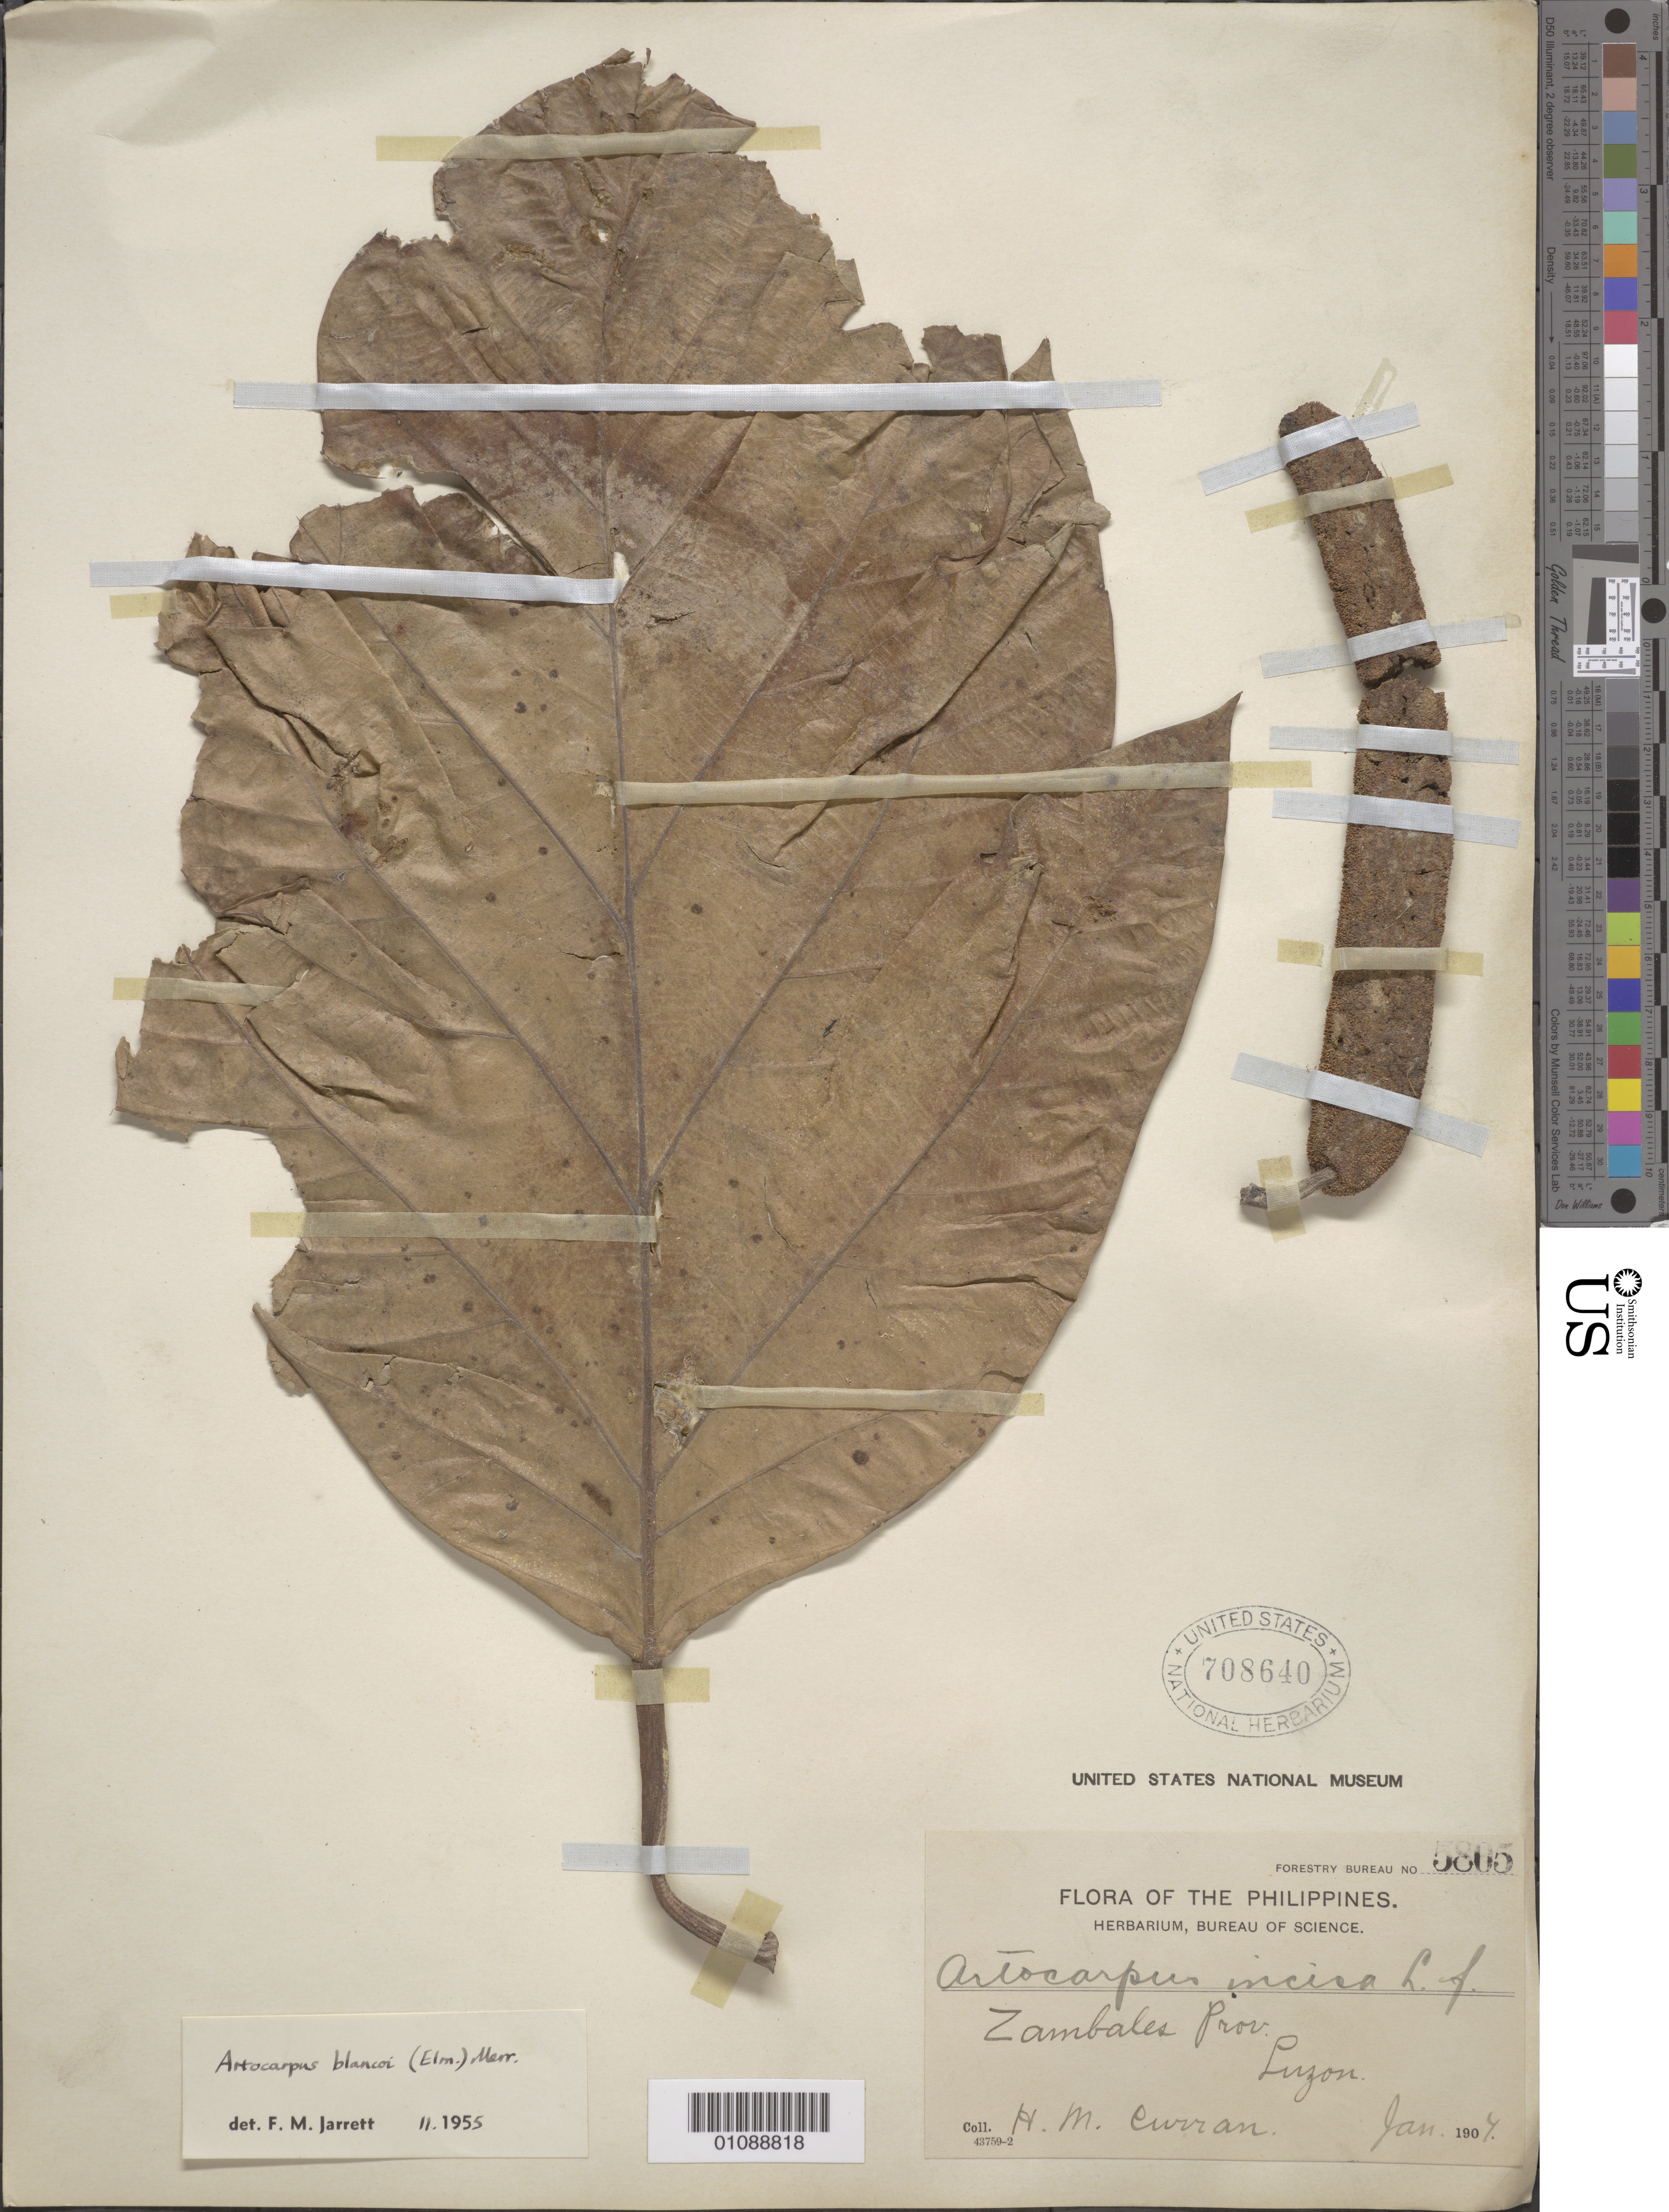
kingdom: Plantae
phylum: Tracheophyta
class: Magnoliopsida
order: Rosales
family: Moraceae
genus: Artocarpus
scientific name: Artocarpus blancoi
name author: (Elmer) Merr.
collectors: H. M. Curran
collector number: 5805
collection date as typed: Jan 1907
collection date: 1907-01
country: Philippines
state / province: Central Luzon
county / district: Zambales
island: Luzon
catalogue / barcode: US 708640